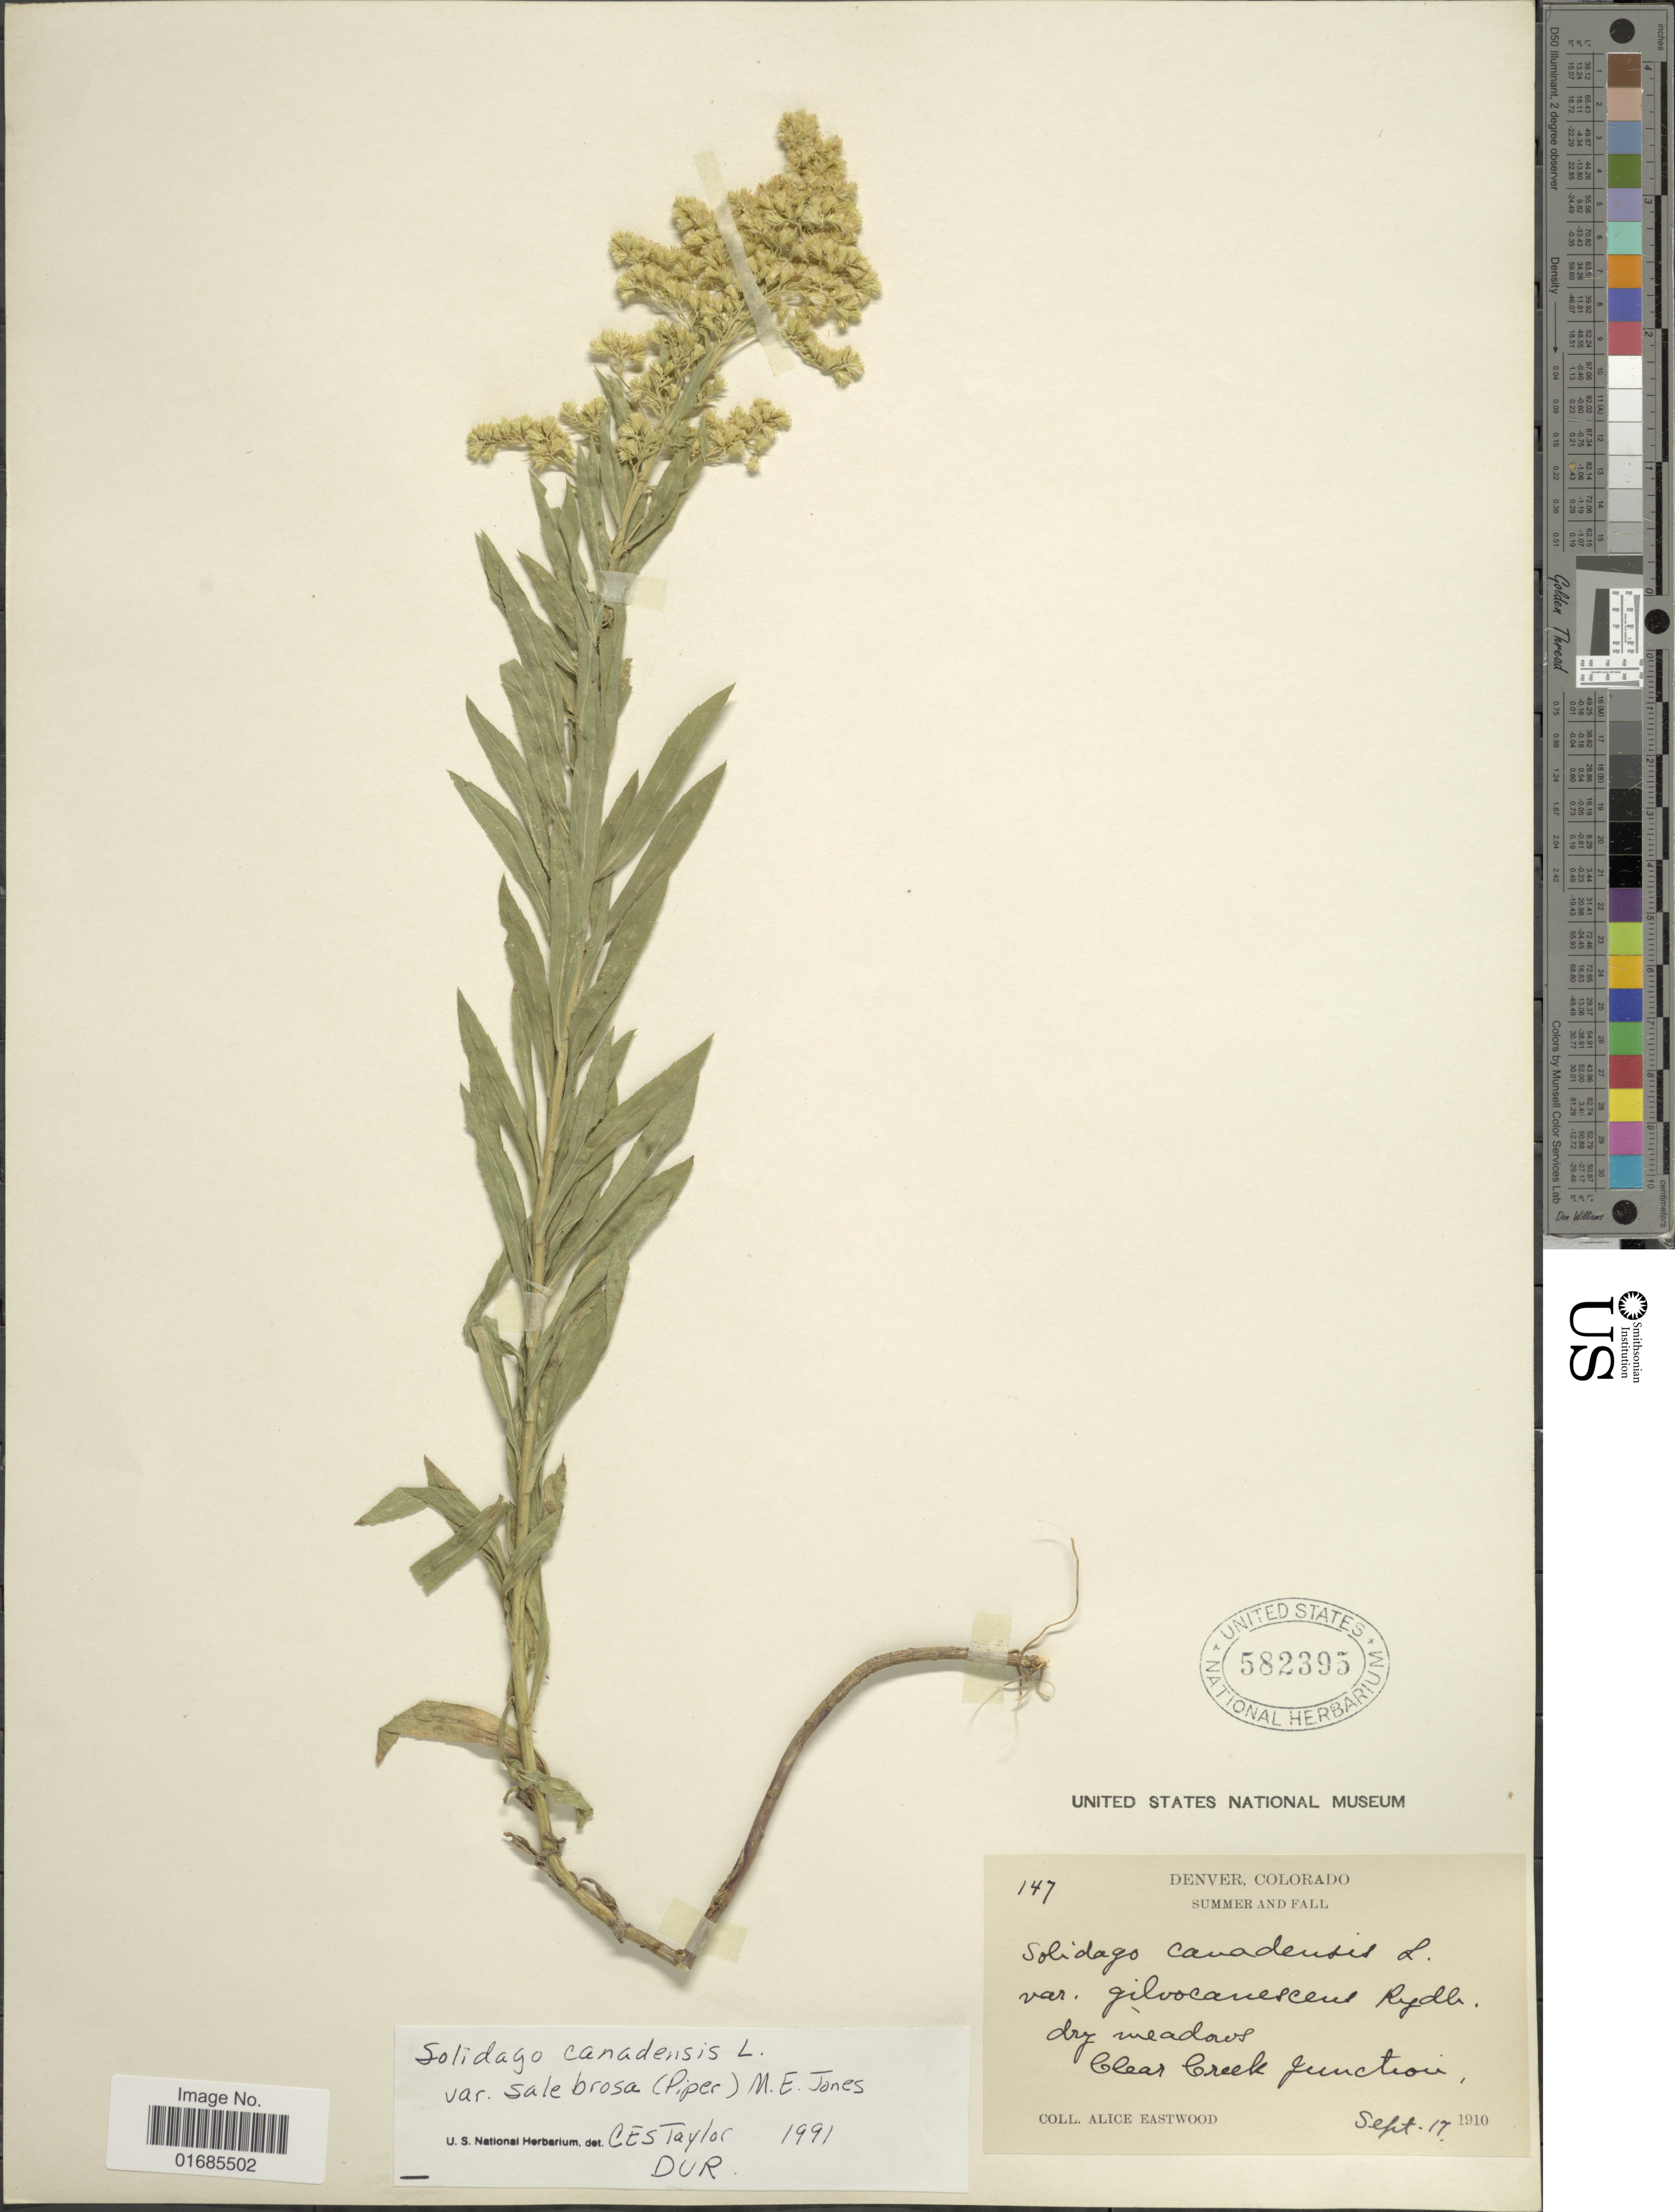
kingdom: Plantae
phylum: Tracheophyta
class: Magnoliopsida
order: Asterales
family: Asteraceae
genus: Solidago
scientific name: Solidago canadensis var. salebrosa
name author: (Piper) M.E. Jones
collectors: A. Eastwood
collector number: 147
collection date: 1910-09-17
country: United States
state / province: Colorado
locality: Denver, Summer and Fall, Clear Creek Junction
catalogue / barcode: US 582395